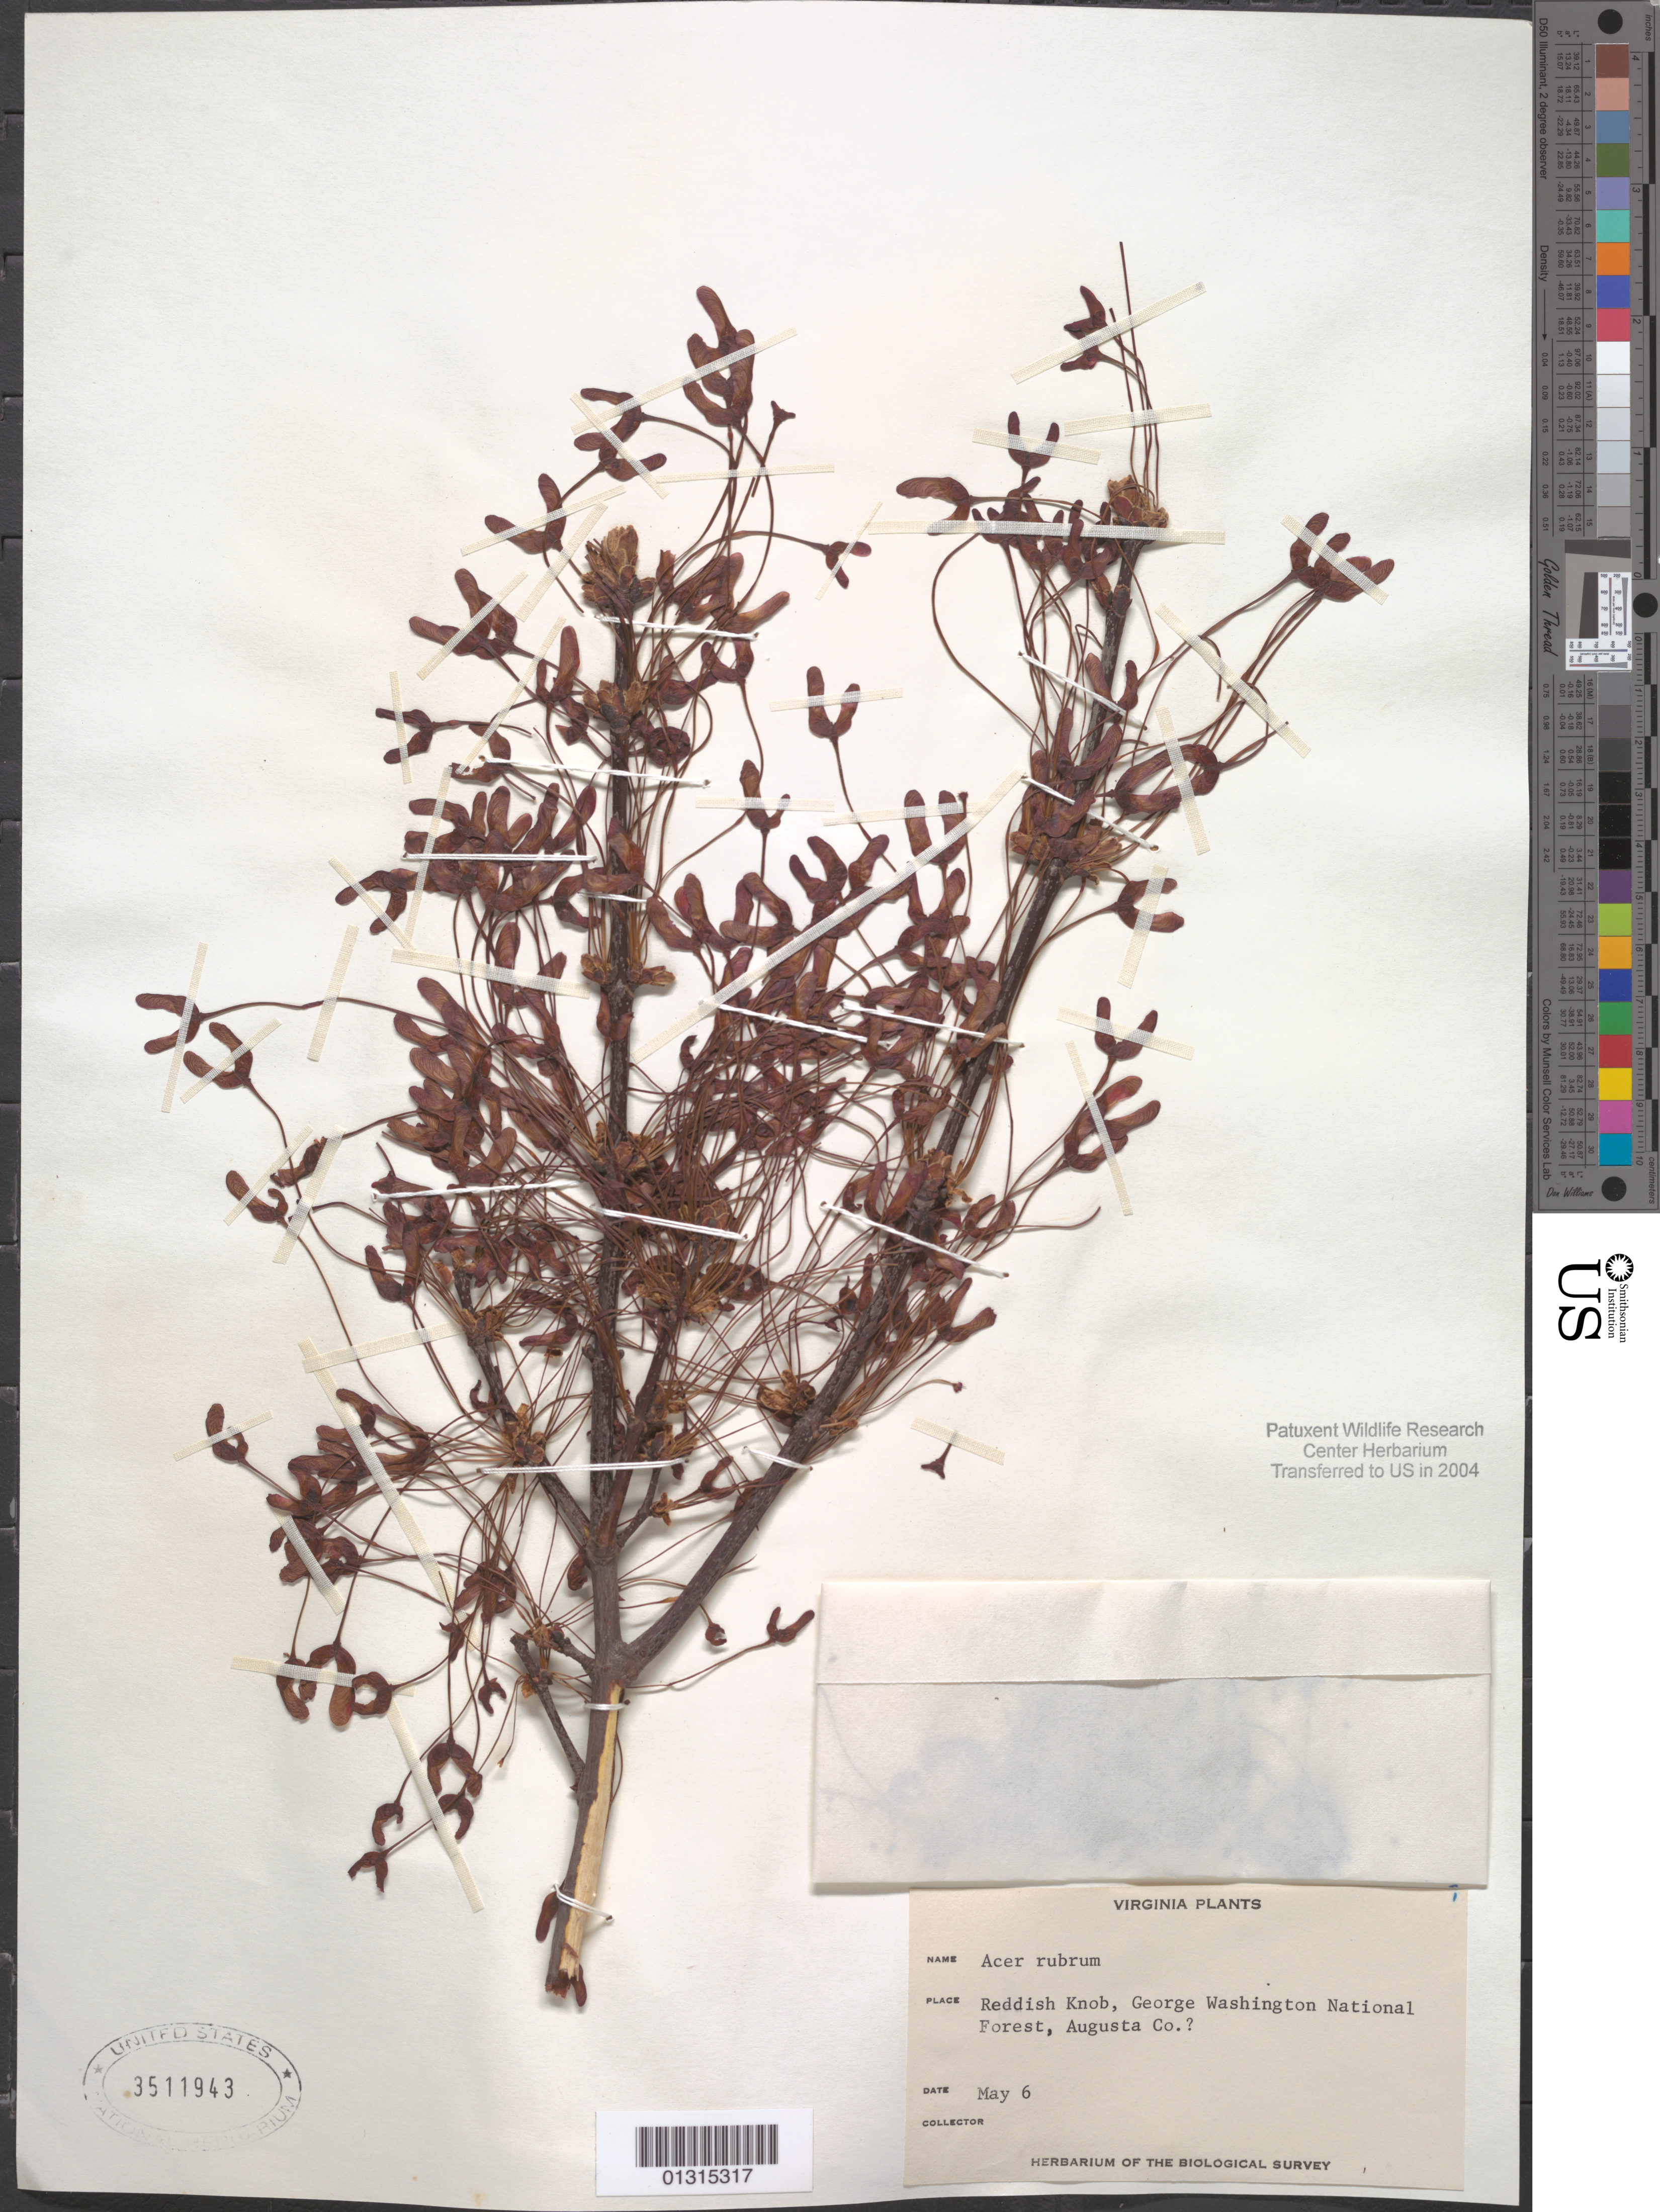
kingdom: Plantae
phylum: Tracheophyta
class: Magnoliopsida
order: Sapindales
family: Sapindaceae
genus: Acer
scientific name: Acer rubrum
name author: L.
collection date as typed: May 6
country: United States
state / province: Virginia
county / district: Augusta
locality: Augusta Co.?, George Washington National Forest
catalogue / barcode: US 3511943